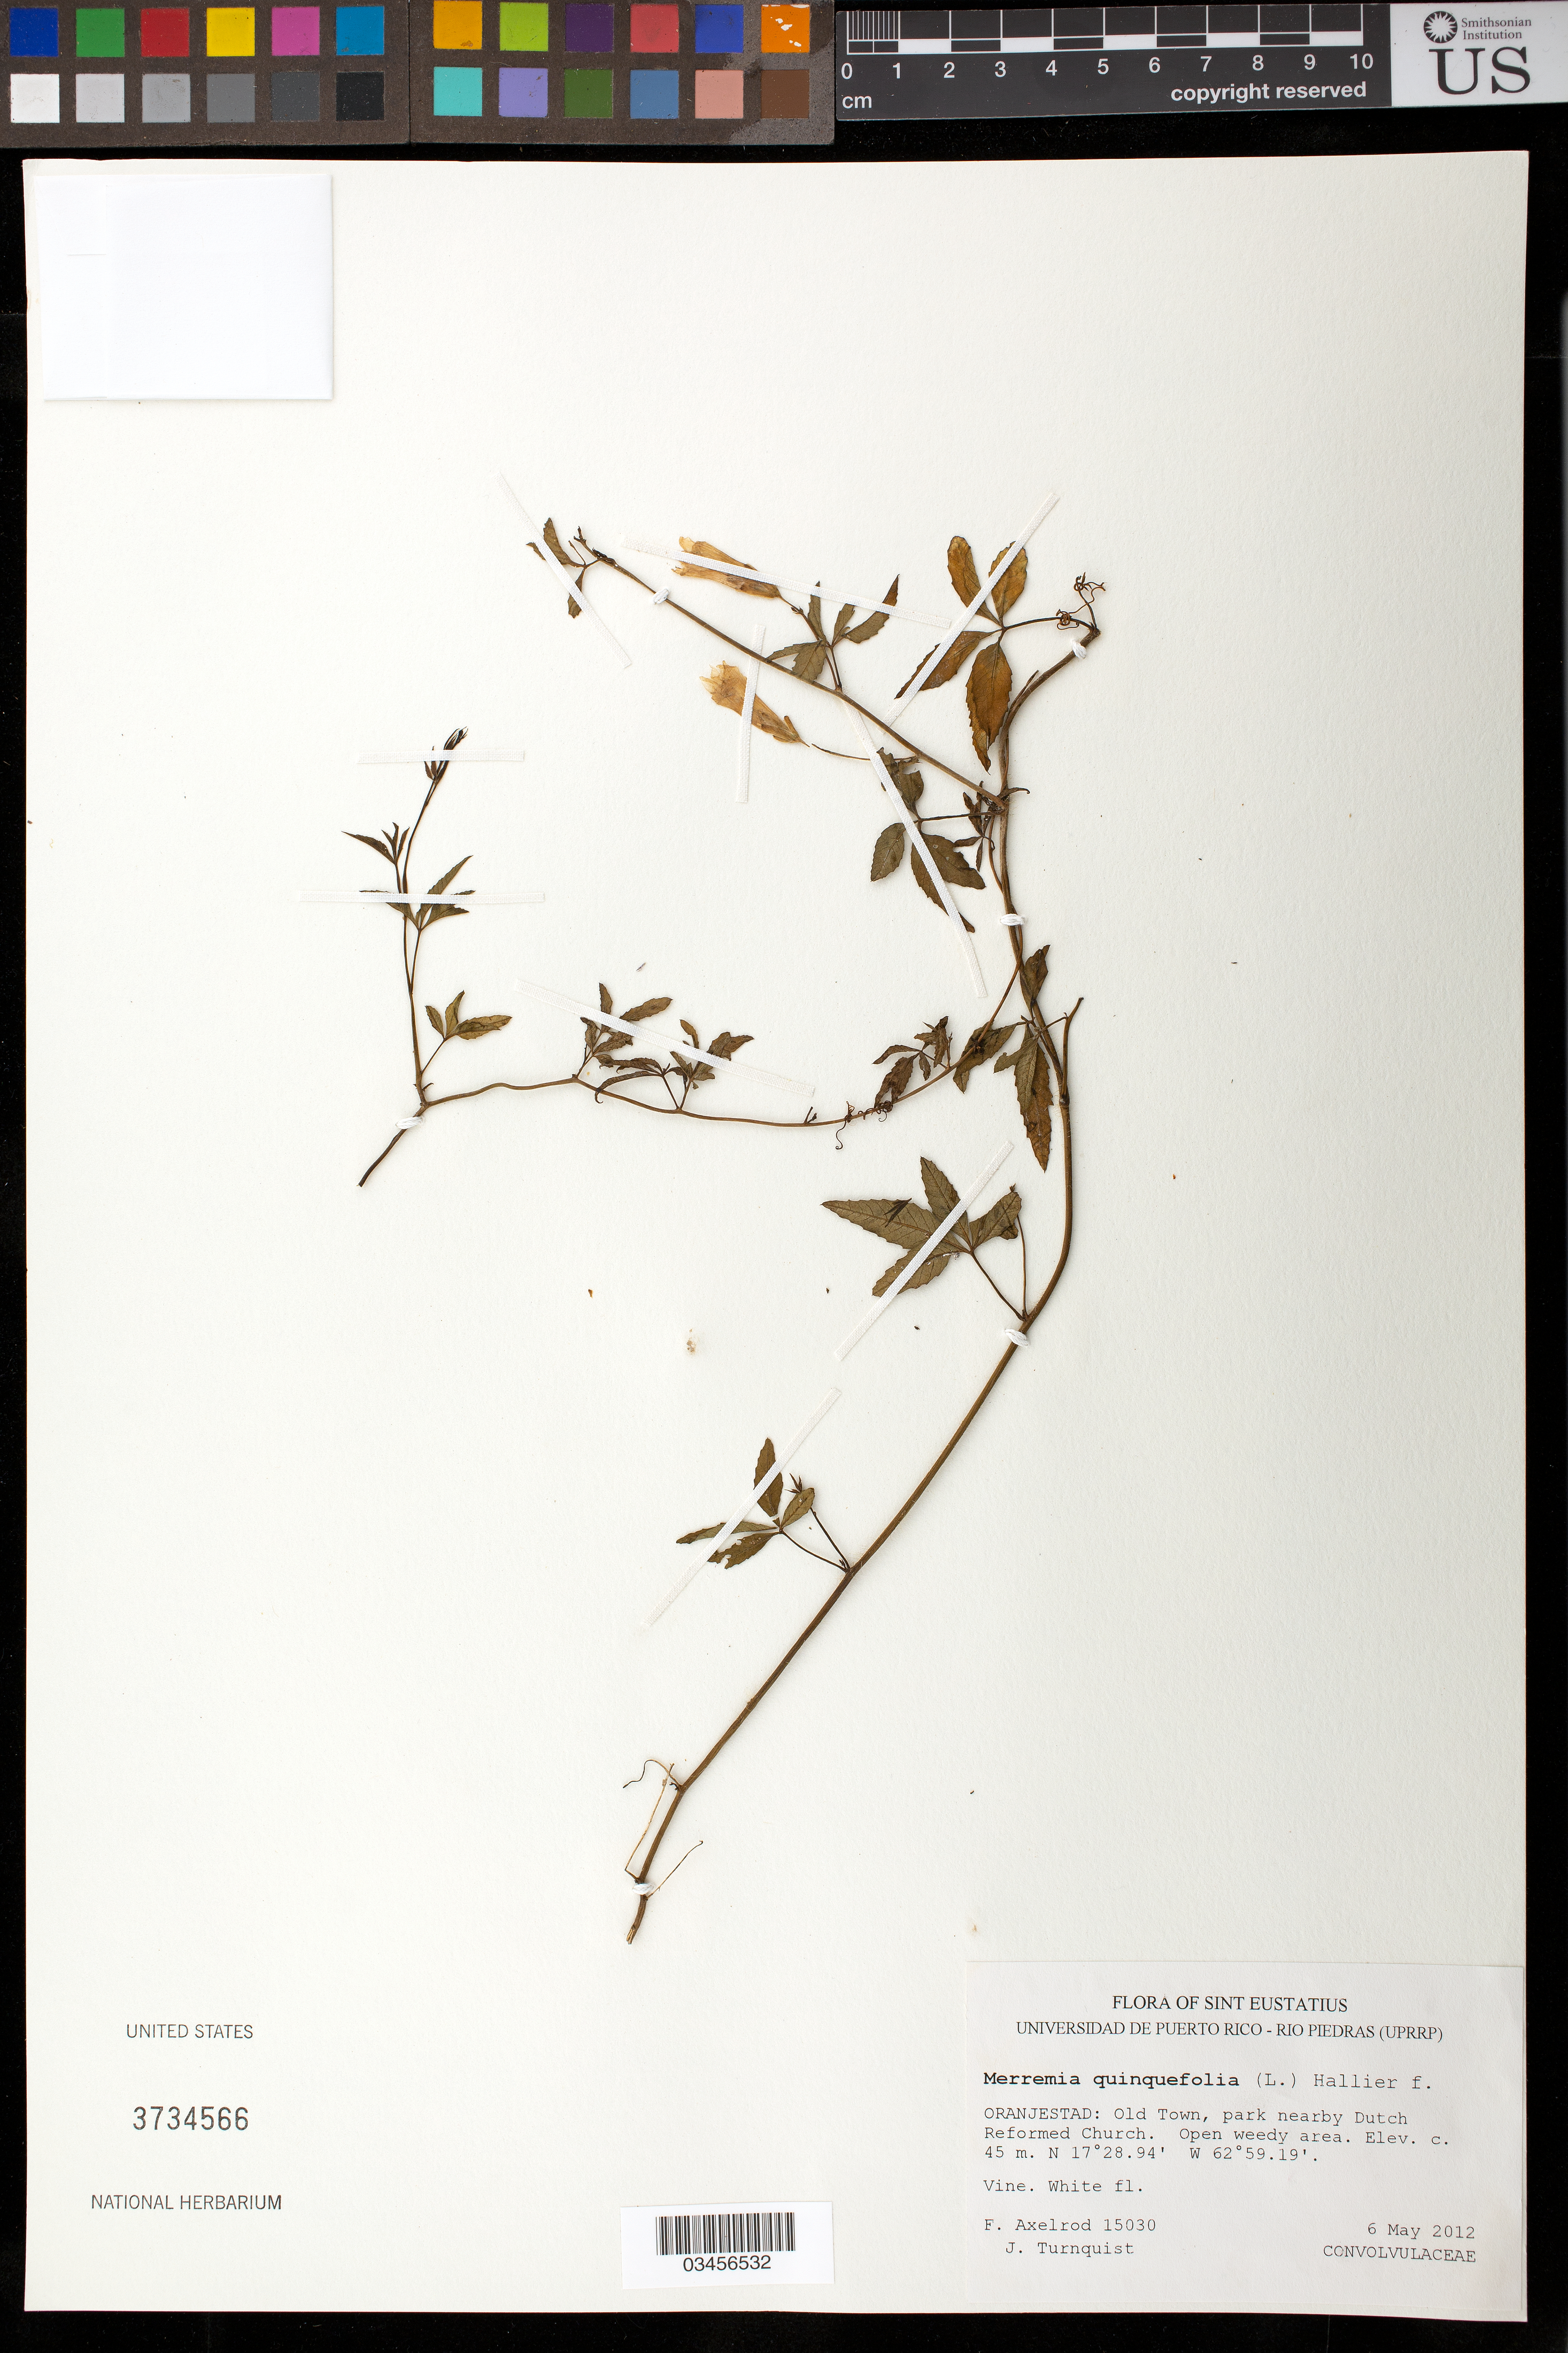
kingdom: Plantae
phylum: Tracheophyta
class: Magnoliopsida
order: Solanales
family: Convolvulaceae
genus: Distimake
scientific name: Distimake quinquefolius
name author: (L.) A. R. Simões & Staples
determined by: Strong, Mark T., (BOT), Smithsonian Institution - National Museum of Natural History (UNITED STATES)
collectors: F. S. Axelrod & J. Turnquist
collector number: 15030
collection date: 2012-05-06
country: Netherlands Antilles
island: Sint Eustatius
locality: Orangestad: Old Town, park nearby Dutch Reformed Church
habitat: Open weedy area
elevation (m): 45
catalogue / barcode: US 3734566